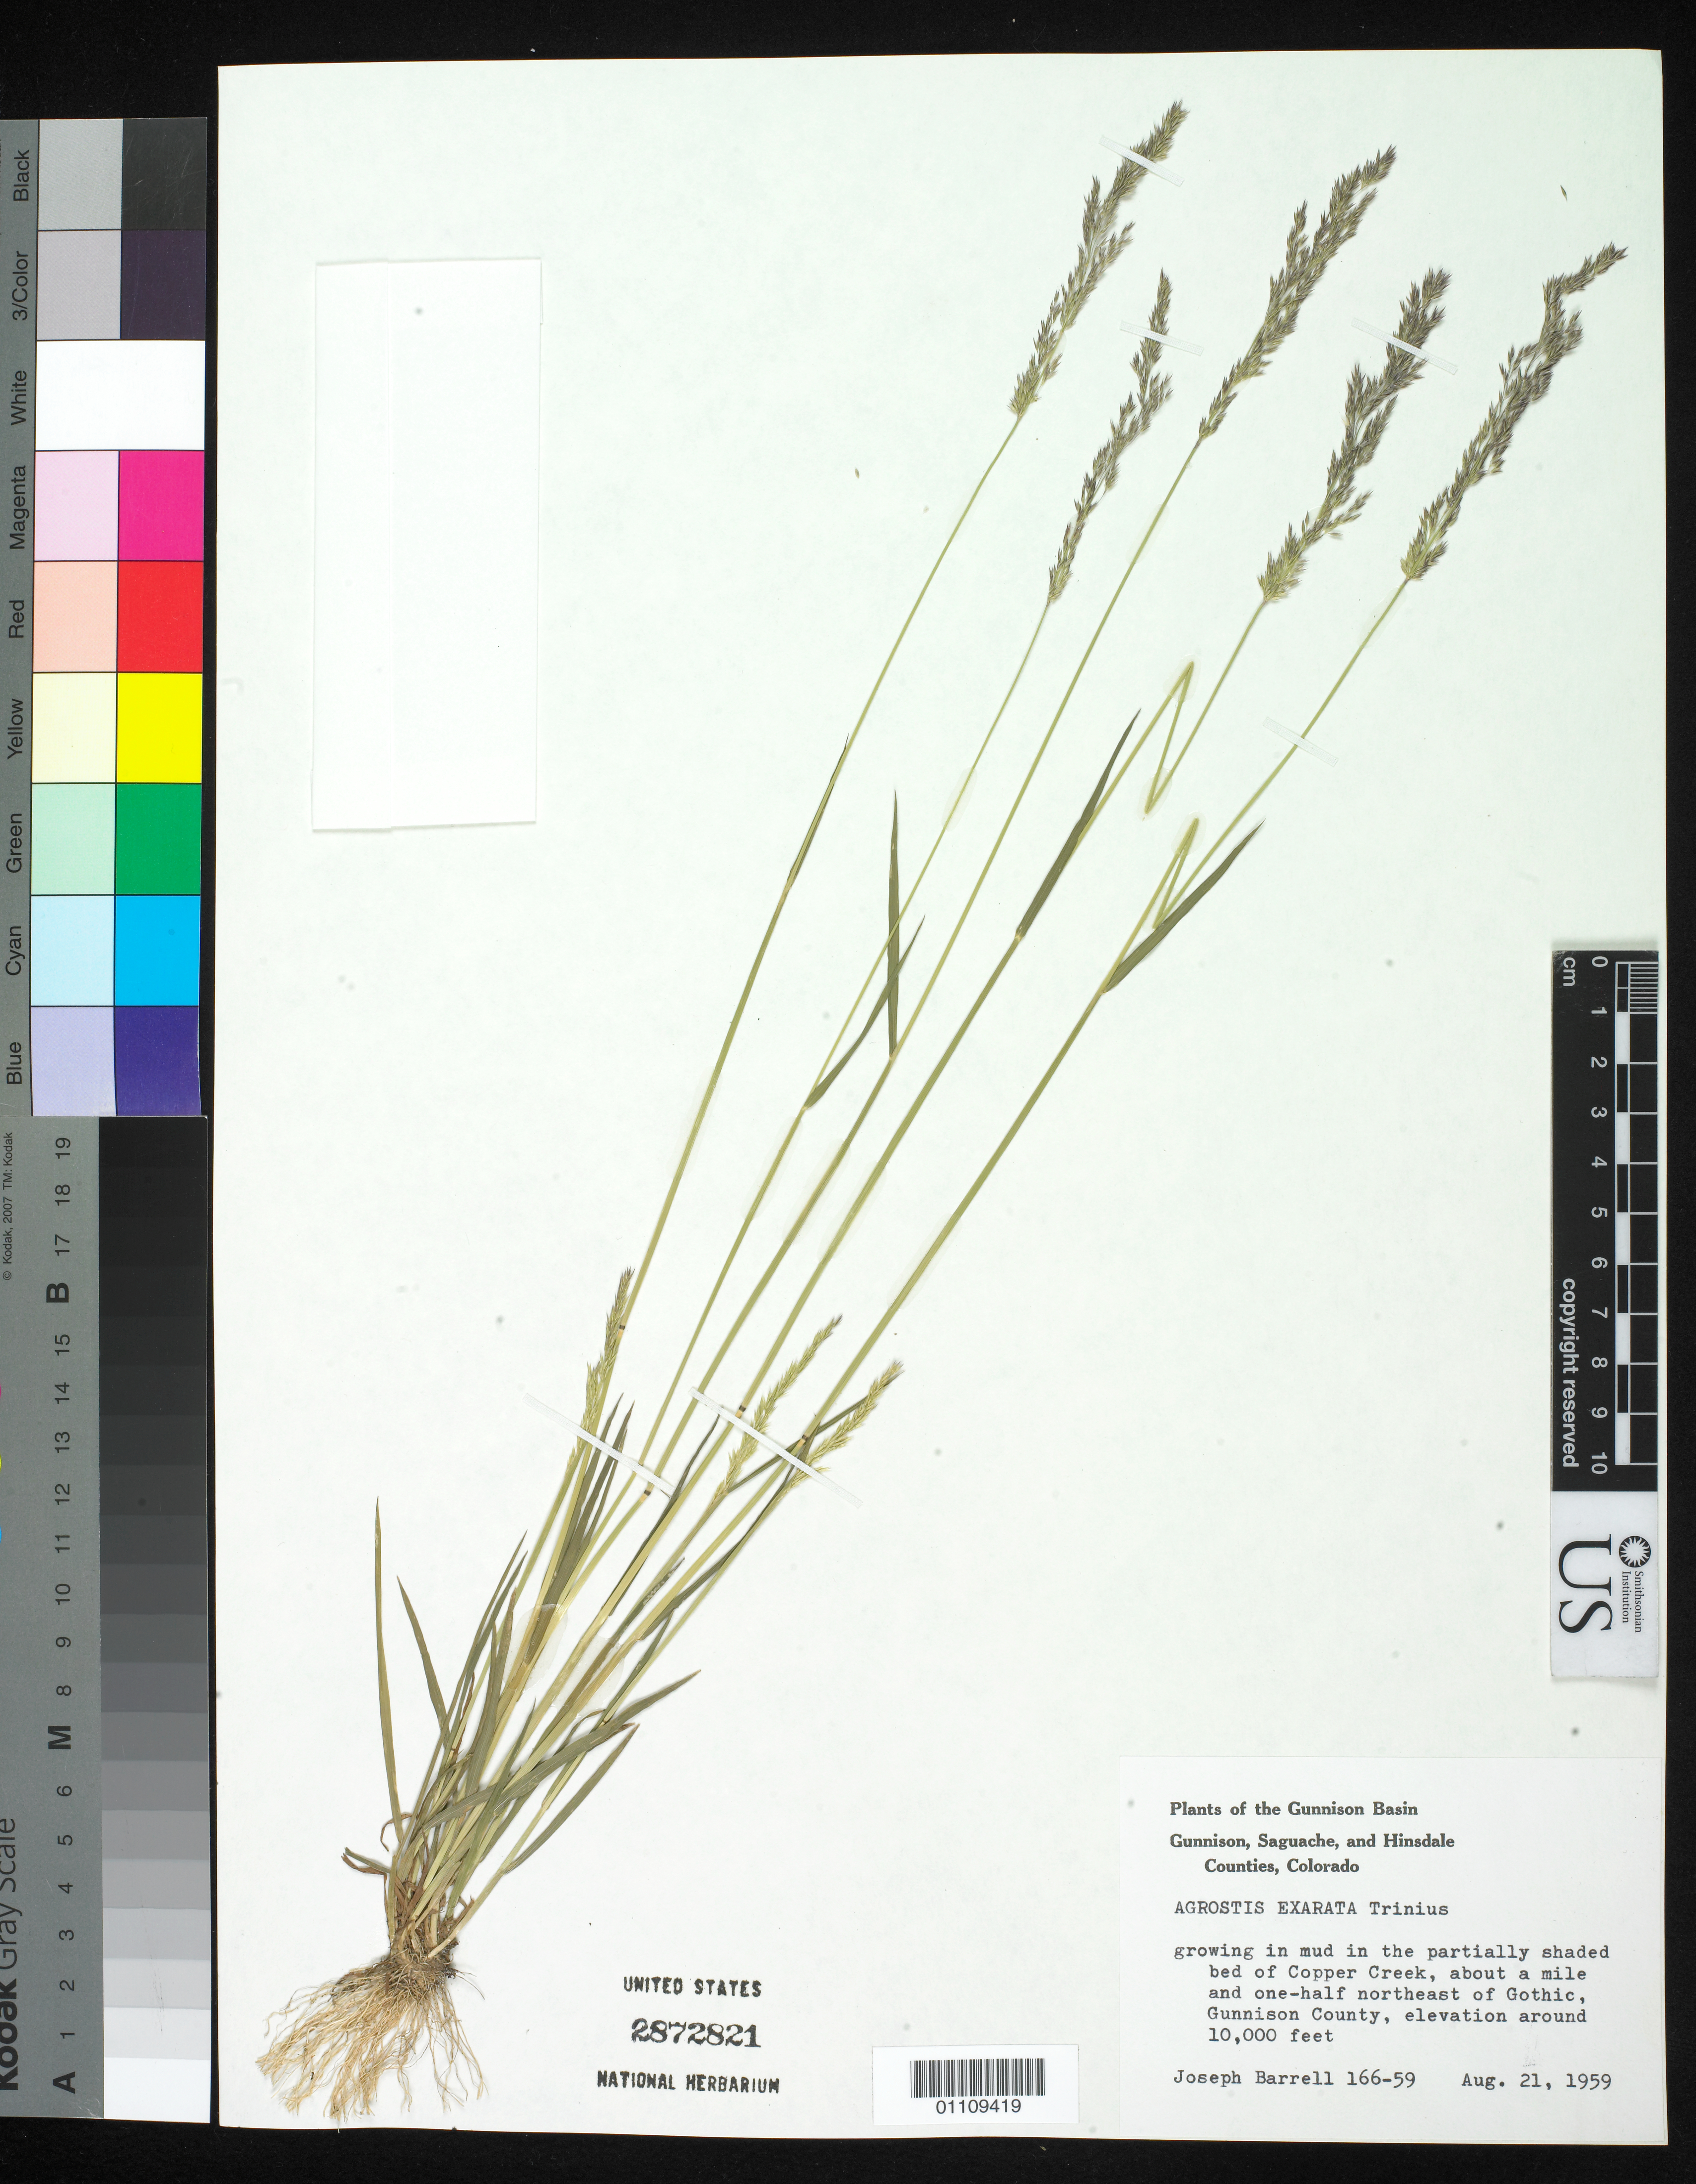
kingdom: Plantae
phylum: Tracheophyta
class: Liliopsida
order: Poales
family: Poaceae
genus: Agrostis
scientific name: Agrostis exarata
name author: Trin.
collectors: J. Barrell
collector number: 166-59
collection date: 1959-08-21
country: United States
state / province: Colorado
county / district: Hindsdale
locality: Copper Creek, about 1 1/2 mi. NW of Gothic.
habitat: growing in mud.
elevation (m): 3048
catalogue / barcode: US 2872821